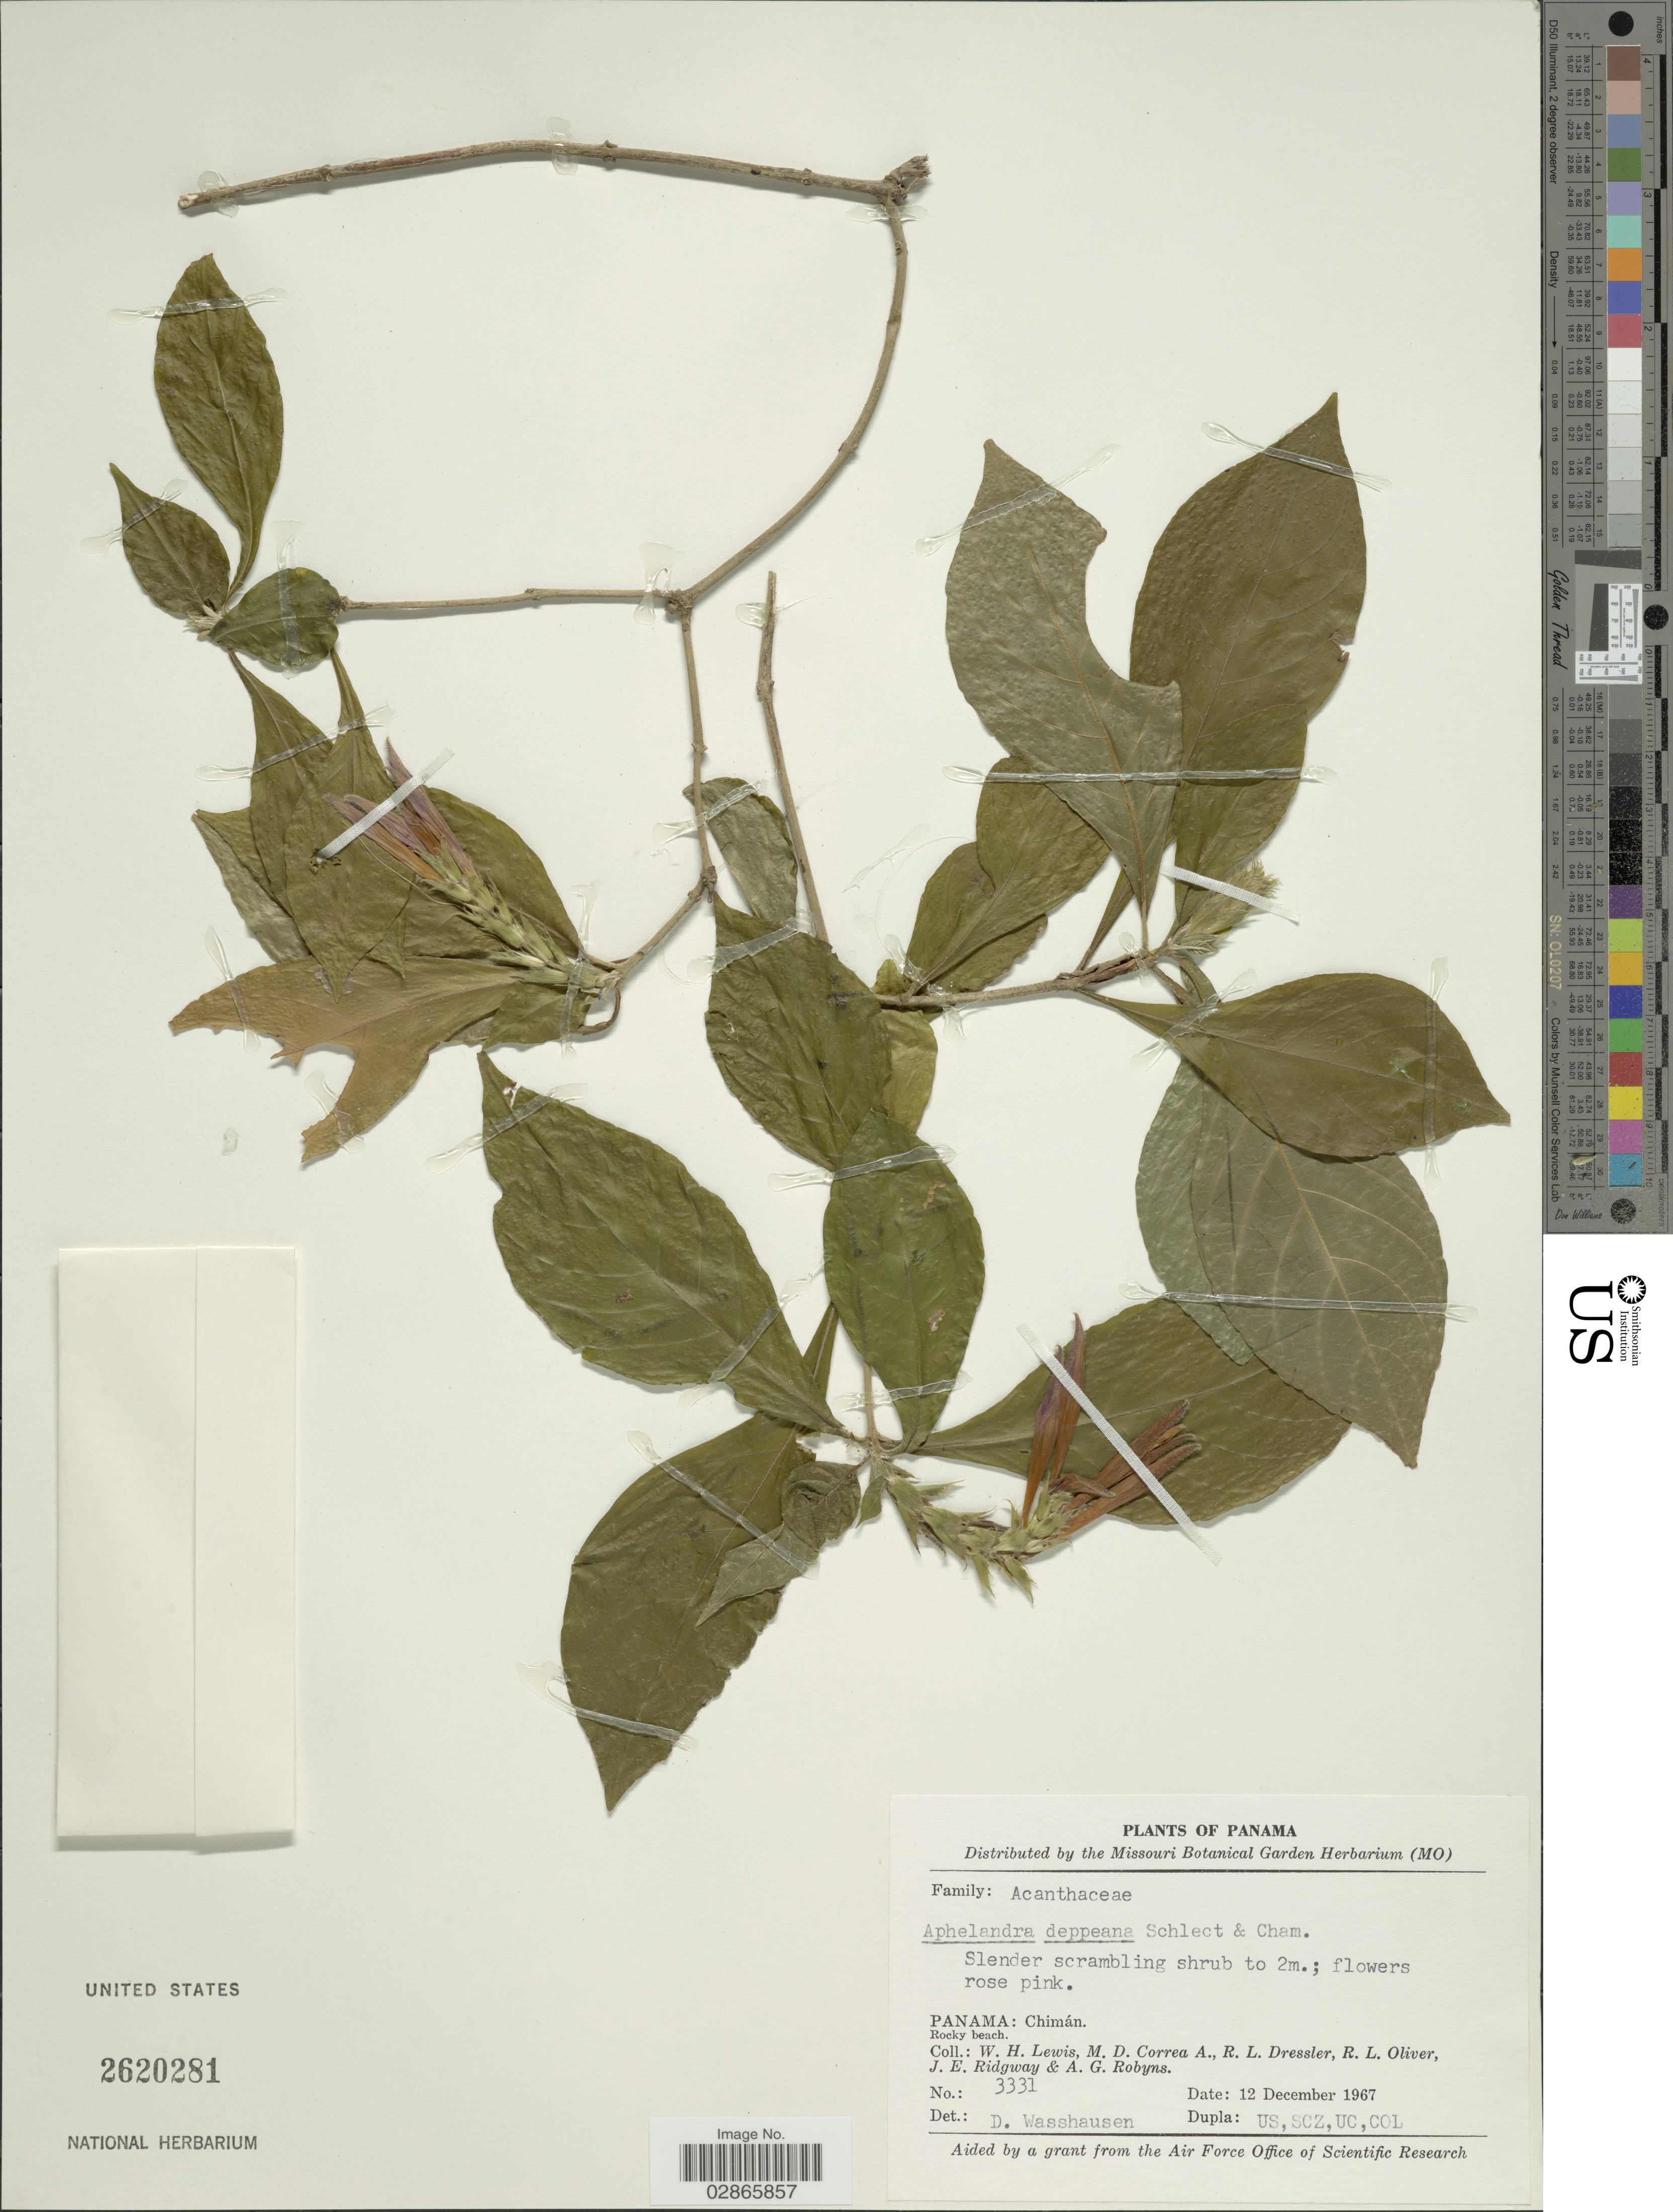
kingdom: Plantae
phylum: Tracheophyta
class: Magnoliopsida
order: Lamiales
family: Acanthaceae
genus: Aphelandra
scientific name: Aphelandra deppeana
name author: Schltdl. & Cham.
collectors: W. H. Lewis, M. D. Corrêa-A., R. Dressler, R. Oliver & et al.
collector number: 3331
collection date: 1967-12-12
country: Panama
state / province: Panamá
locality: Chimán.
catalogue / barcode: US 2620281